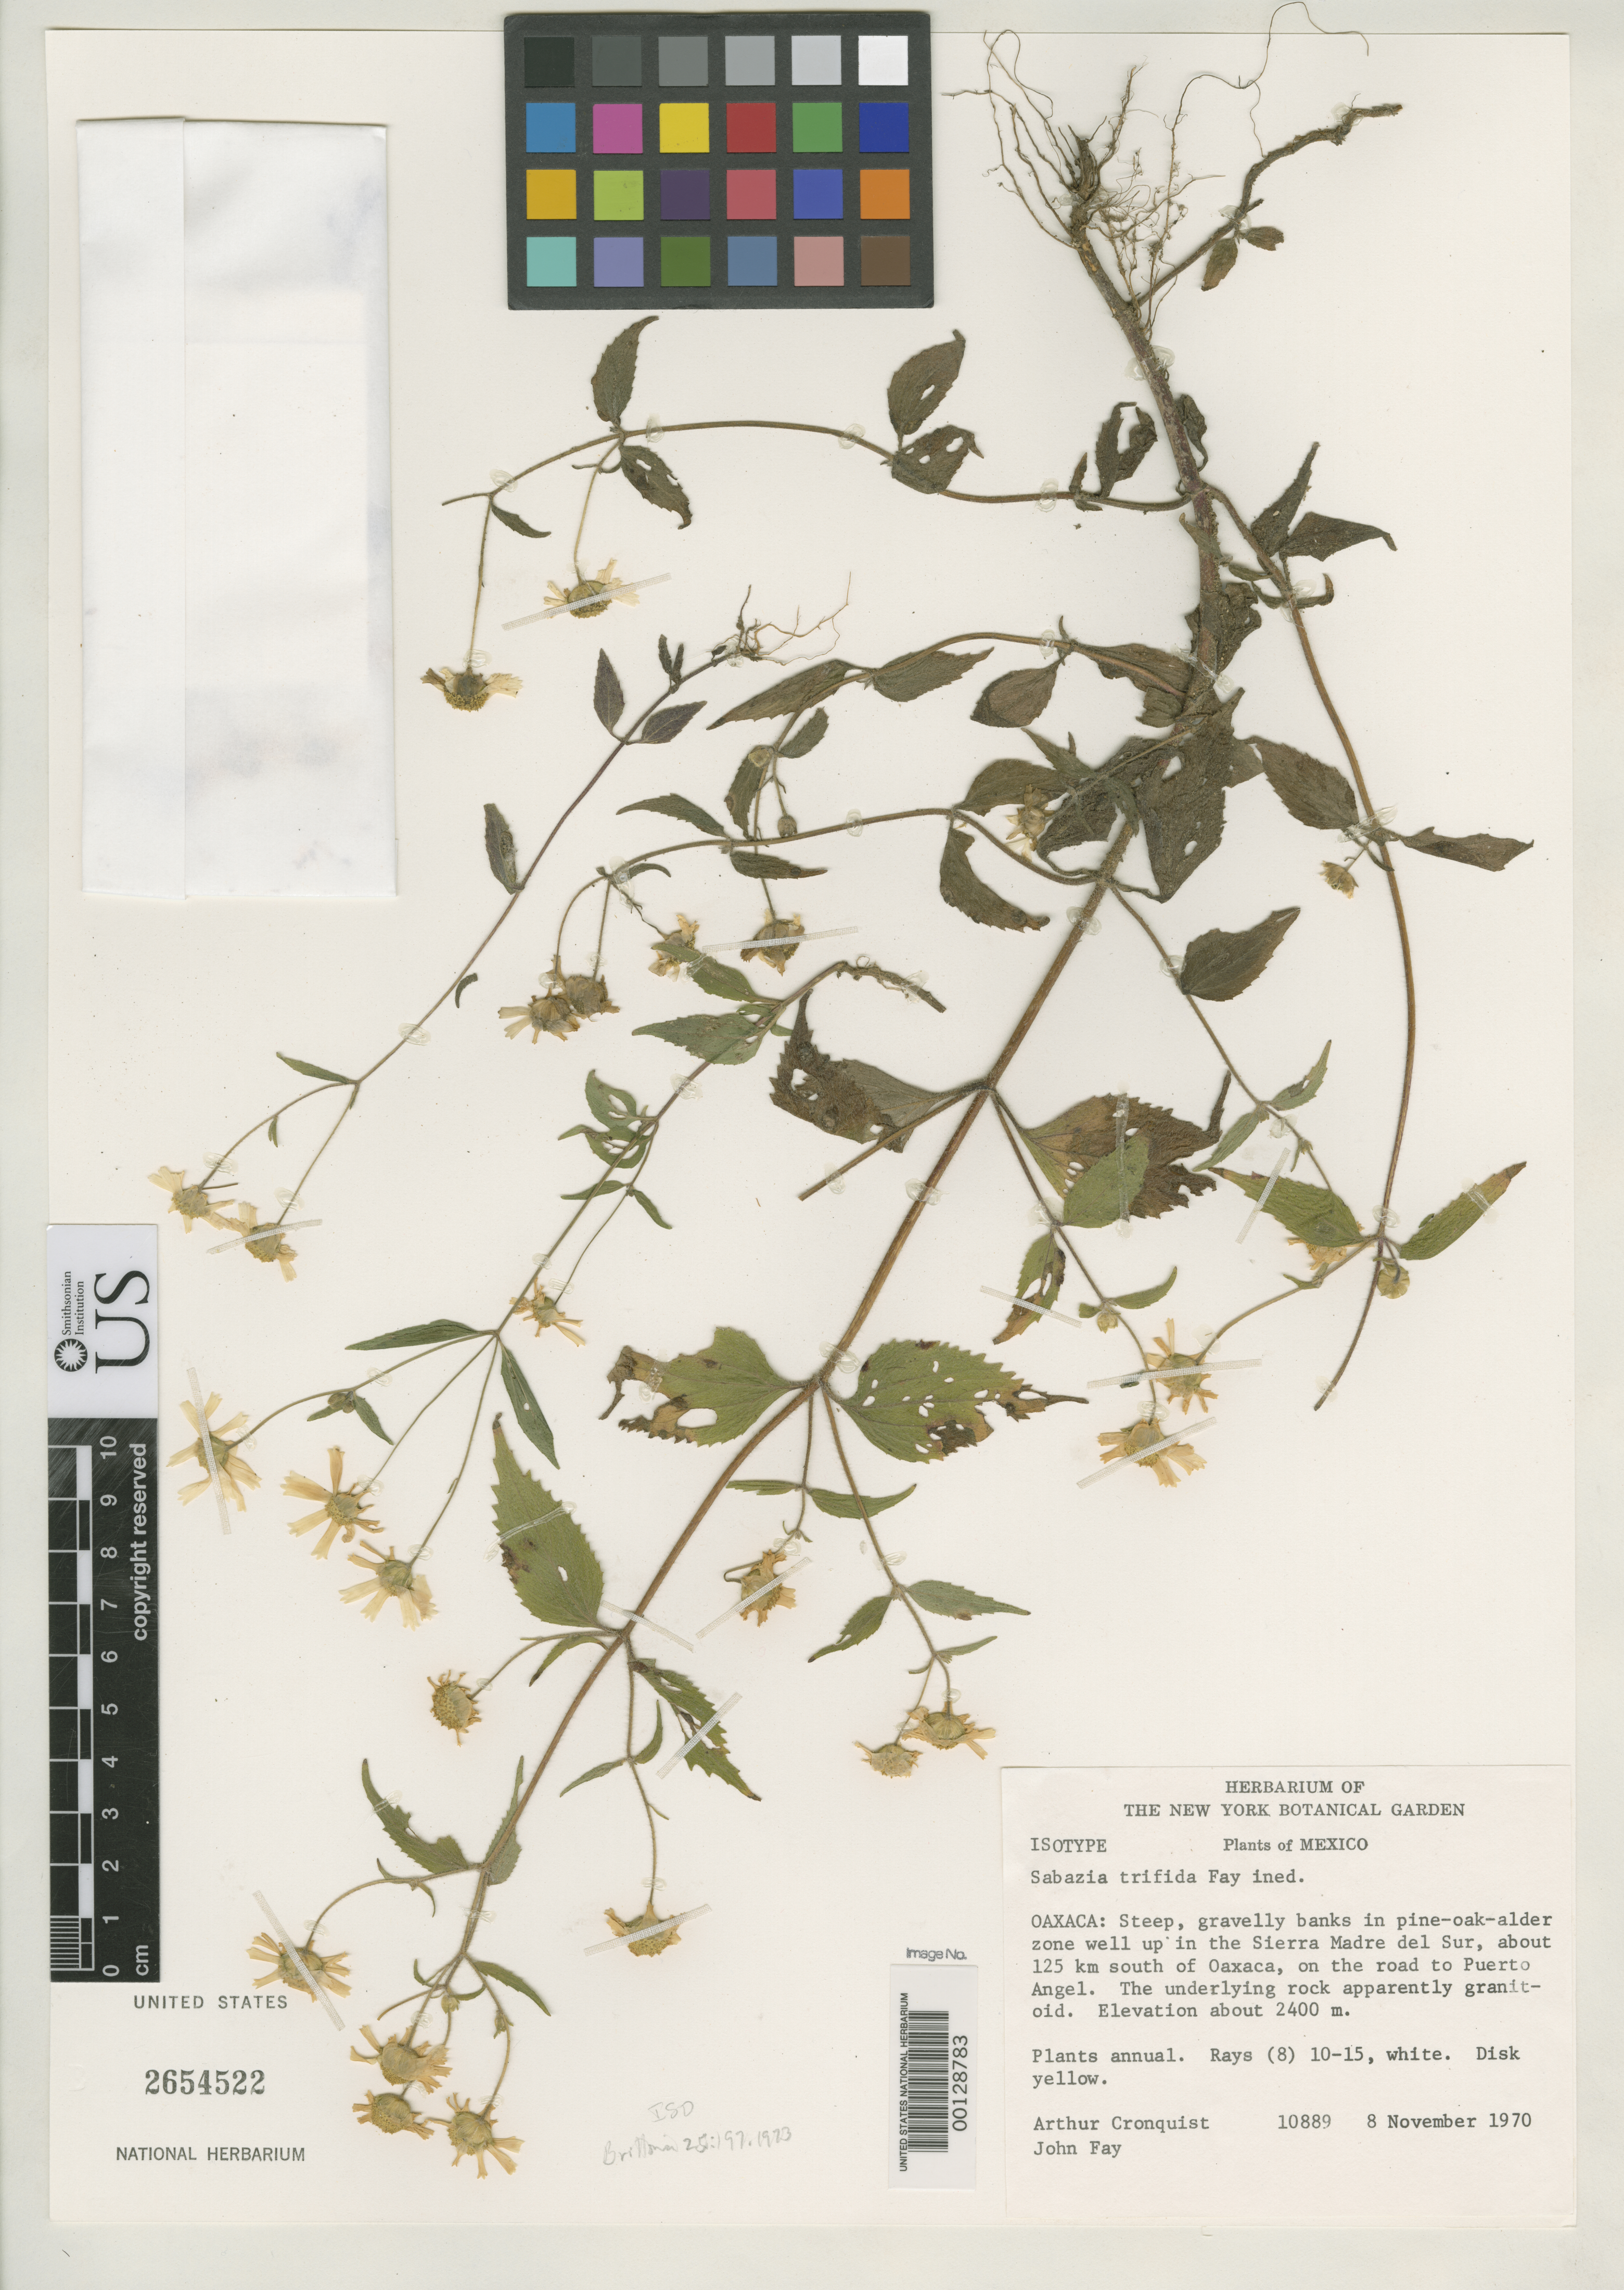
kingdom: Plantae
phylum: Tracheophyta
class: Magnoliopsida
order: Asterales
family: Asteraceae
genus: Sabazia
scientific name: Sabazia trifida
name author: Fay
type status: Isotype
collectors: A. J. Cronquist & J. Fay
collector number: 10889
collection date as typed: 08 Nov 1970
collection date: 1970-11-08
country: Mexico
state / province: Oaxaca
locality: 125 km S of Oaxaca, road to Puerto Angel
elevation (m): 2400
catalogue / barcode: US 2654522